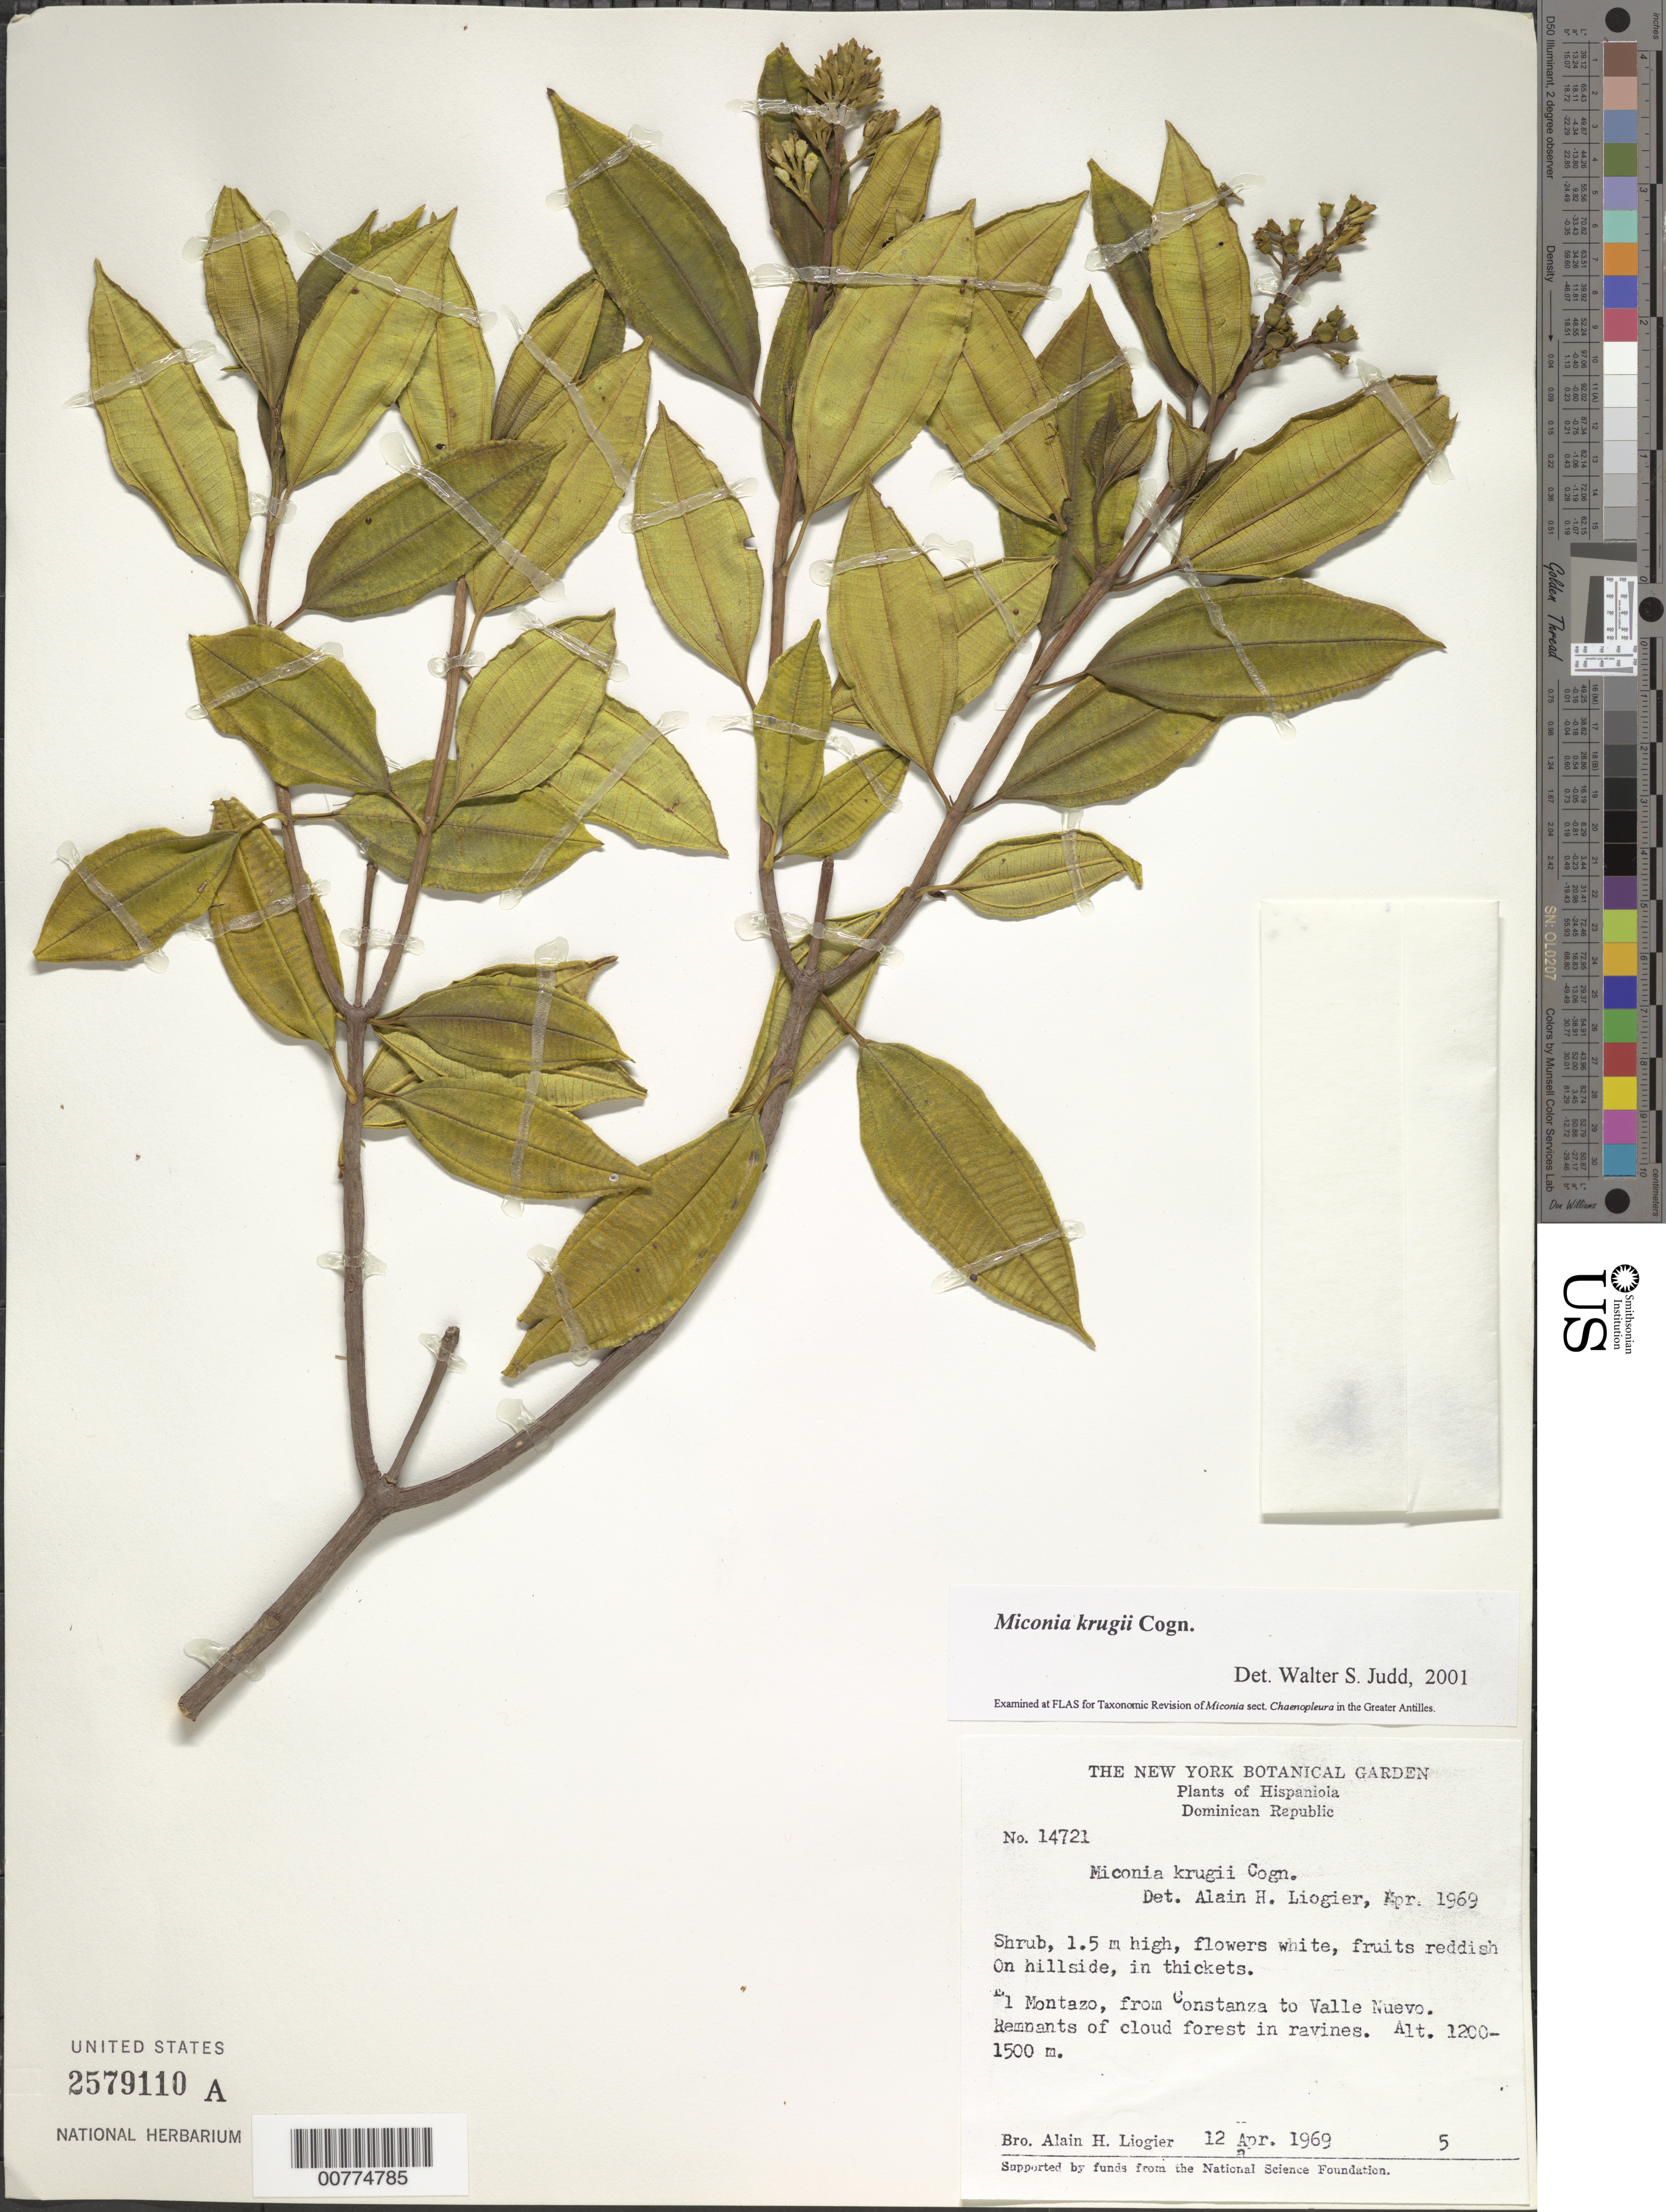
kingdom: Plantae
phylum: Tracheophyta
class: Magnoliopsida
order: Myrtales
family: Melastomataceae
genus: Miconia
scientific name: Miconia krugii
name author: Cogn.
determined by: Judd, Walter S.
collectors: A. H. Liogier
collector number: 14721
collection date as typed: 12 Apr 1969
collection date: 1969-04-12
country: Dominican Republic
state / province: La Vega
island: Hispaniola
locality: El Montazo, from Constanza to Valle Nuevo.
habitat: On hillside, in thickets, remnants of cloud forest in ravines.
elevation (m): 1200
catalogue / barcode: US 2579110A